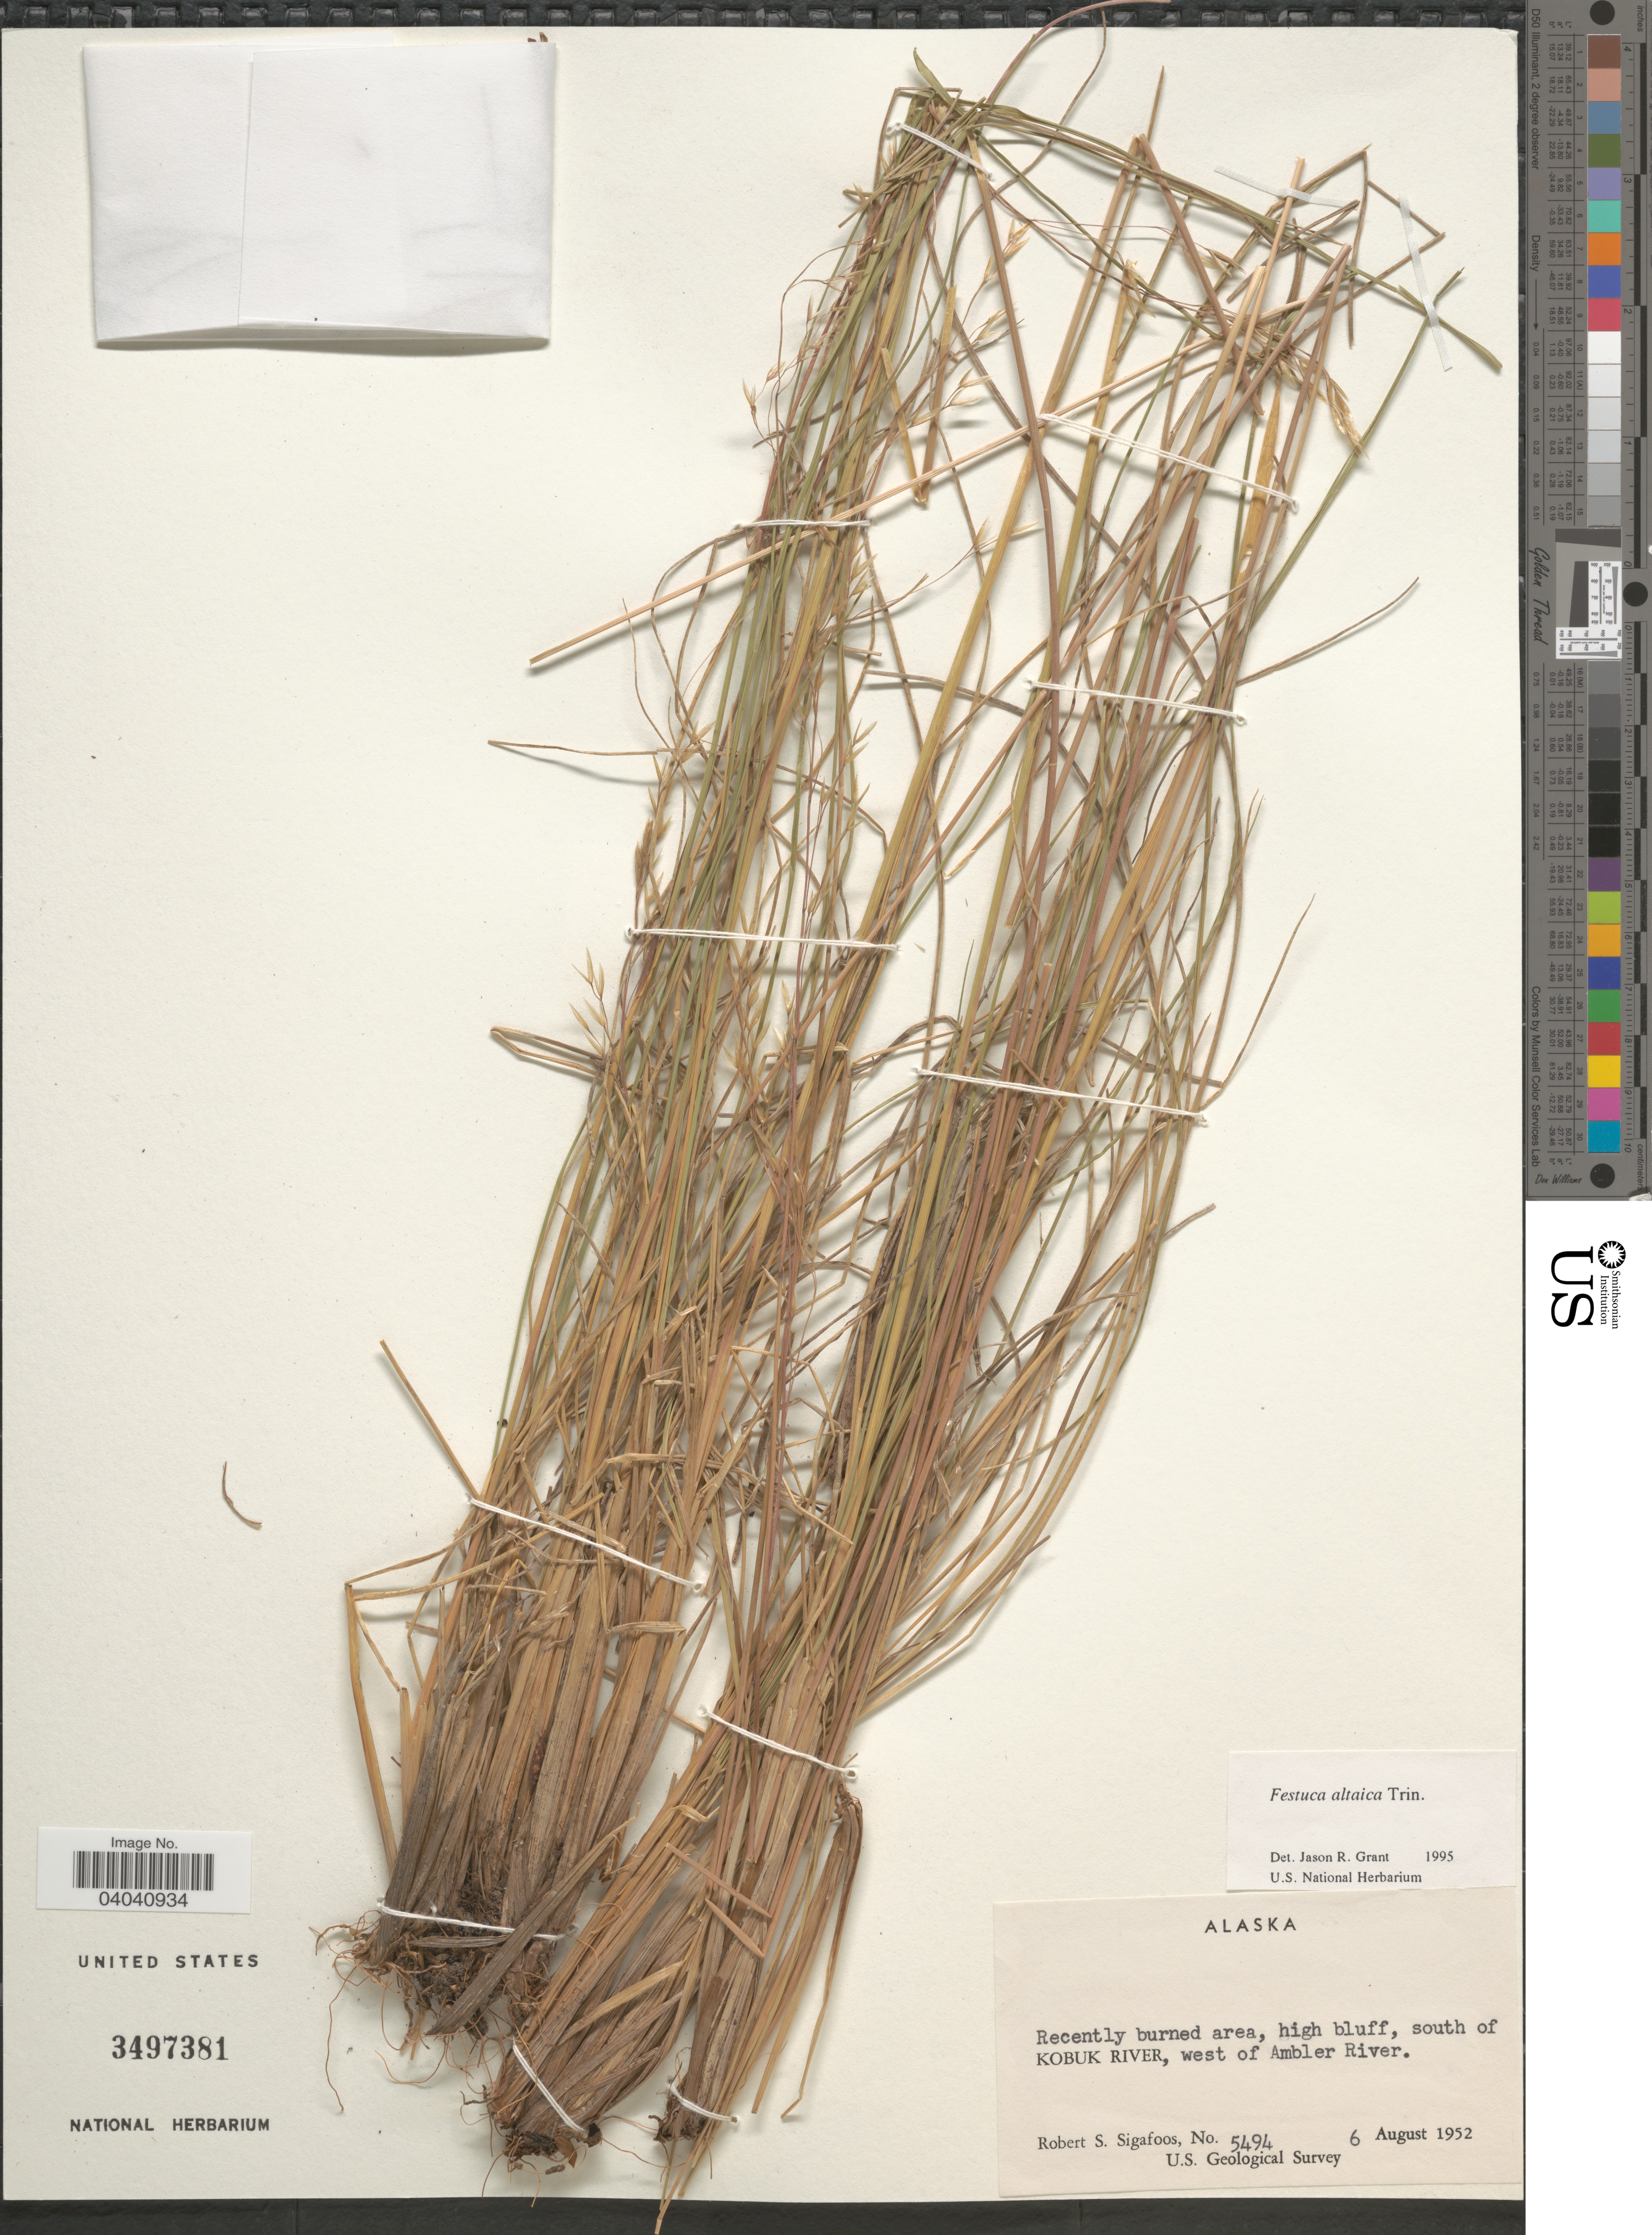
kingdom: Plantae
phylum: Tracheophyta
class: Liliopsida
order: Poales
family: Poaceae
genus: Festuca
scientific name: Festuca altaica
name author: Trin.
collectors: R. Sigafoos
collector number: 5494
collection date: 1952-08-06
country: United States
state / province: Alaska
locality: South of Kobuk River, west of Ambler River.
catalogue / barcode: US 3497381